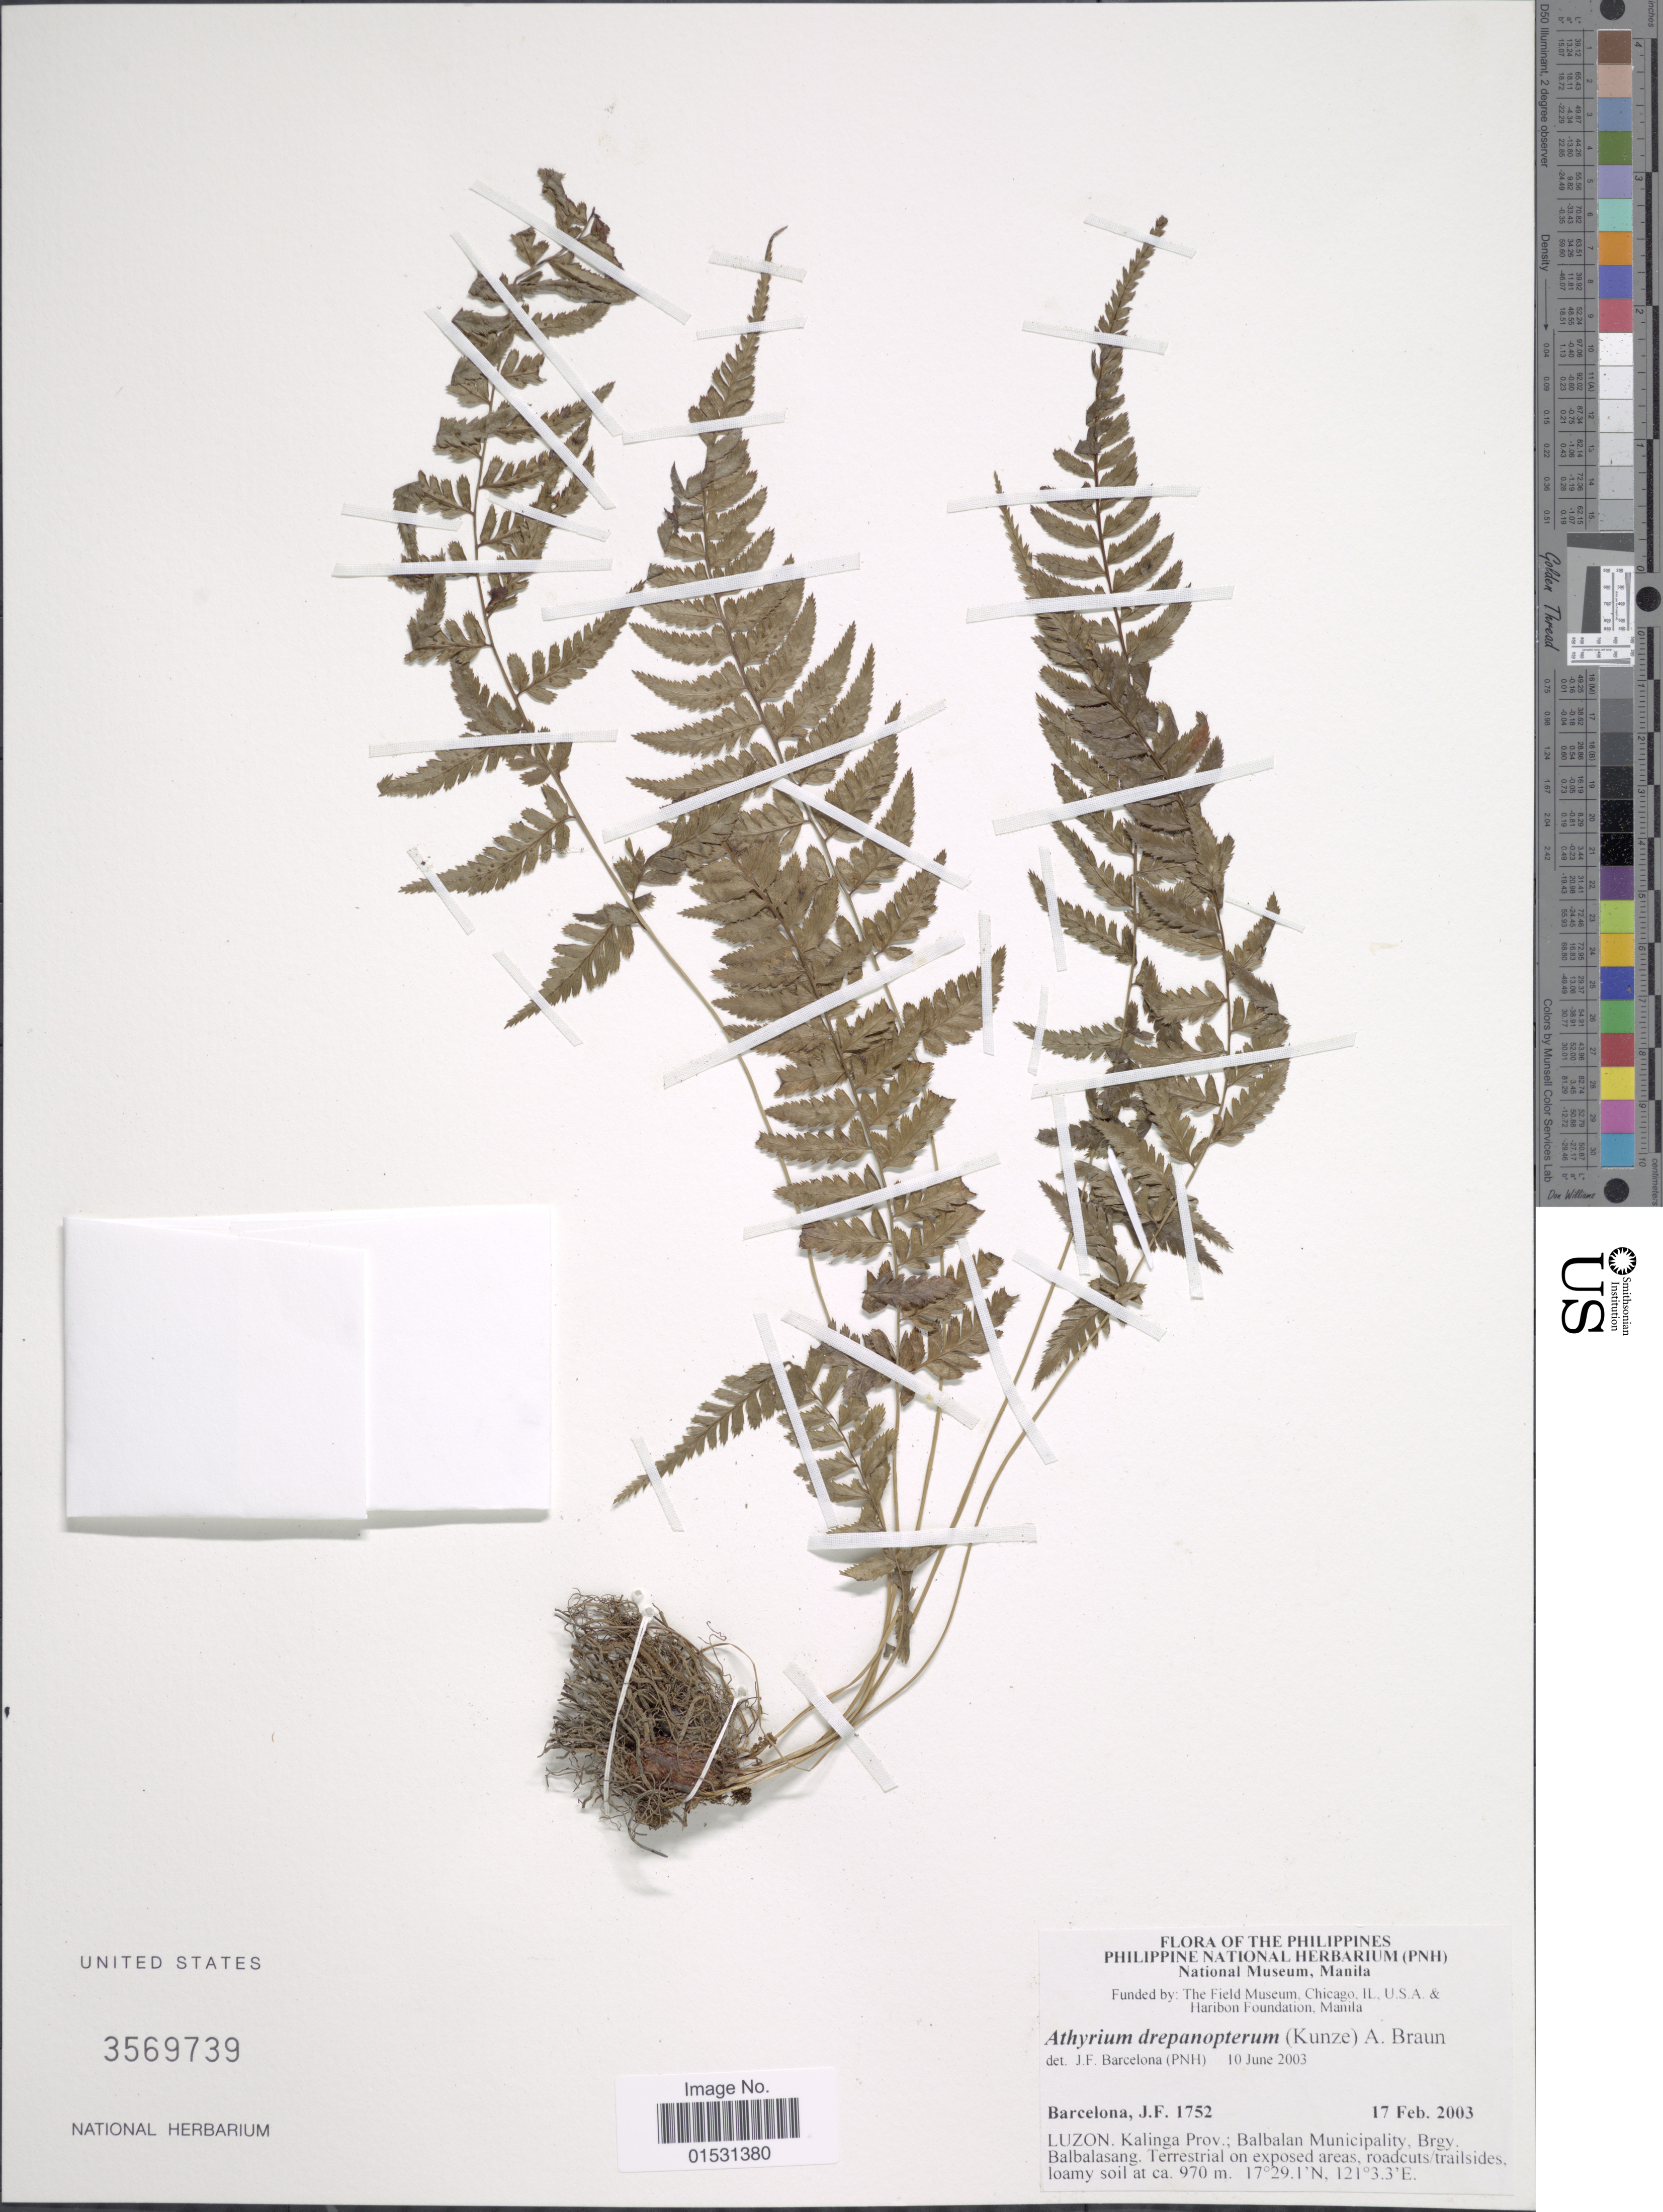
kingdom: Plantae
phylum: Tracheophyta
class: Polypodiopsida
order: Polypodiales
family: Athyriaceae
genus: Athyrium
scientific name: Athyrium drepanopterum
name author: (Kunze) A. Braun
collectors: J. F. Barcelona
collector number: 1752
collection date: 2003-02-17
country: Philippines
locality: Luzon. Kalinga Prov.; Balbalan Municipality, Brgy. Balbalasang.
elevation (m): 970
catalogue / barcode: US 3569739